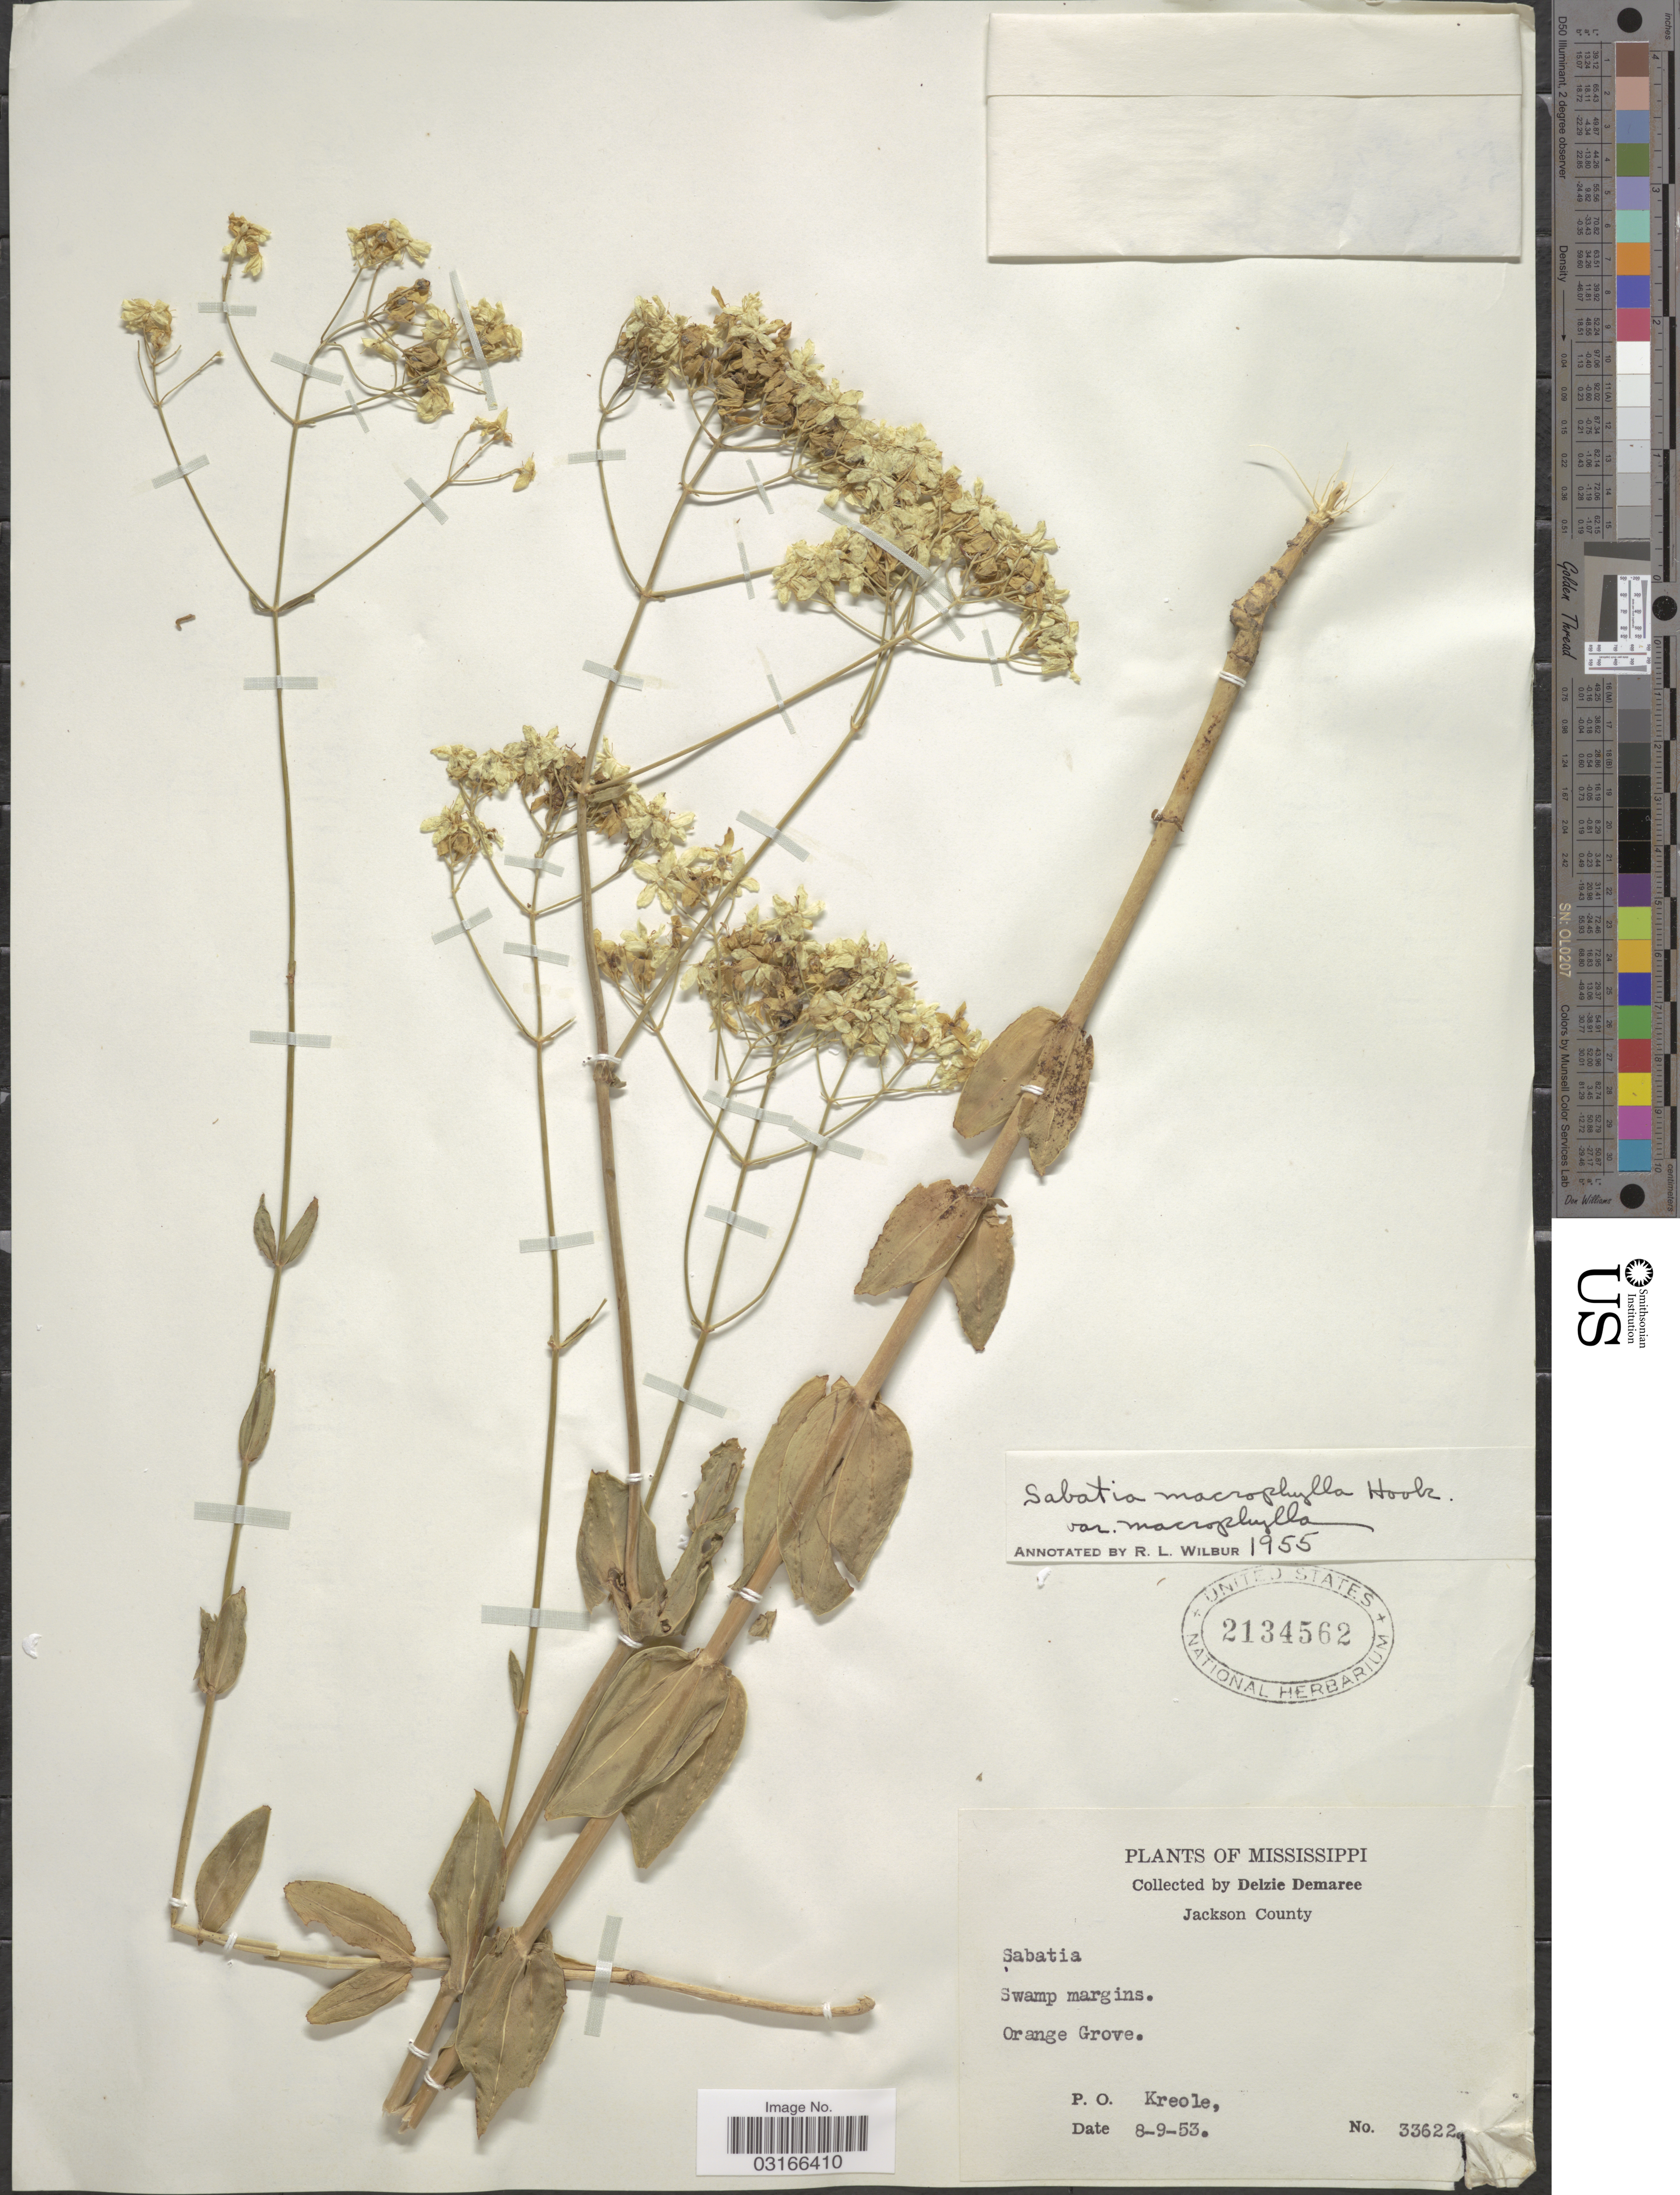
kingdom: Plantae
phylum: Tracheophyta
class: Magnoliopsida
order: Gentianales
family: Gentianaceae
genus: Sabatia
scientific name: Sabatia campestris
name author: Nutt.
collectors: D. Demaree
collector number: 33622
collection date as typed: Transcribed d/m/y: 9/8/53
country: United States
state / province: Mississippi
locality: Jackson County. Orange Grove. P. O. Kreole.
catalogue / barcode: US 2134562